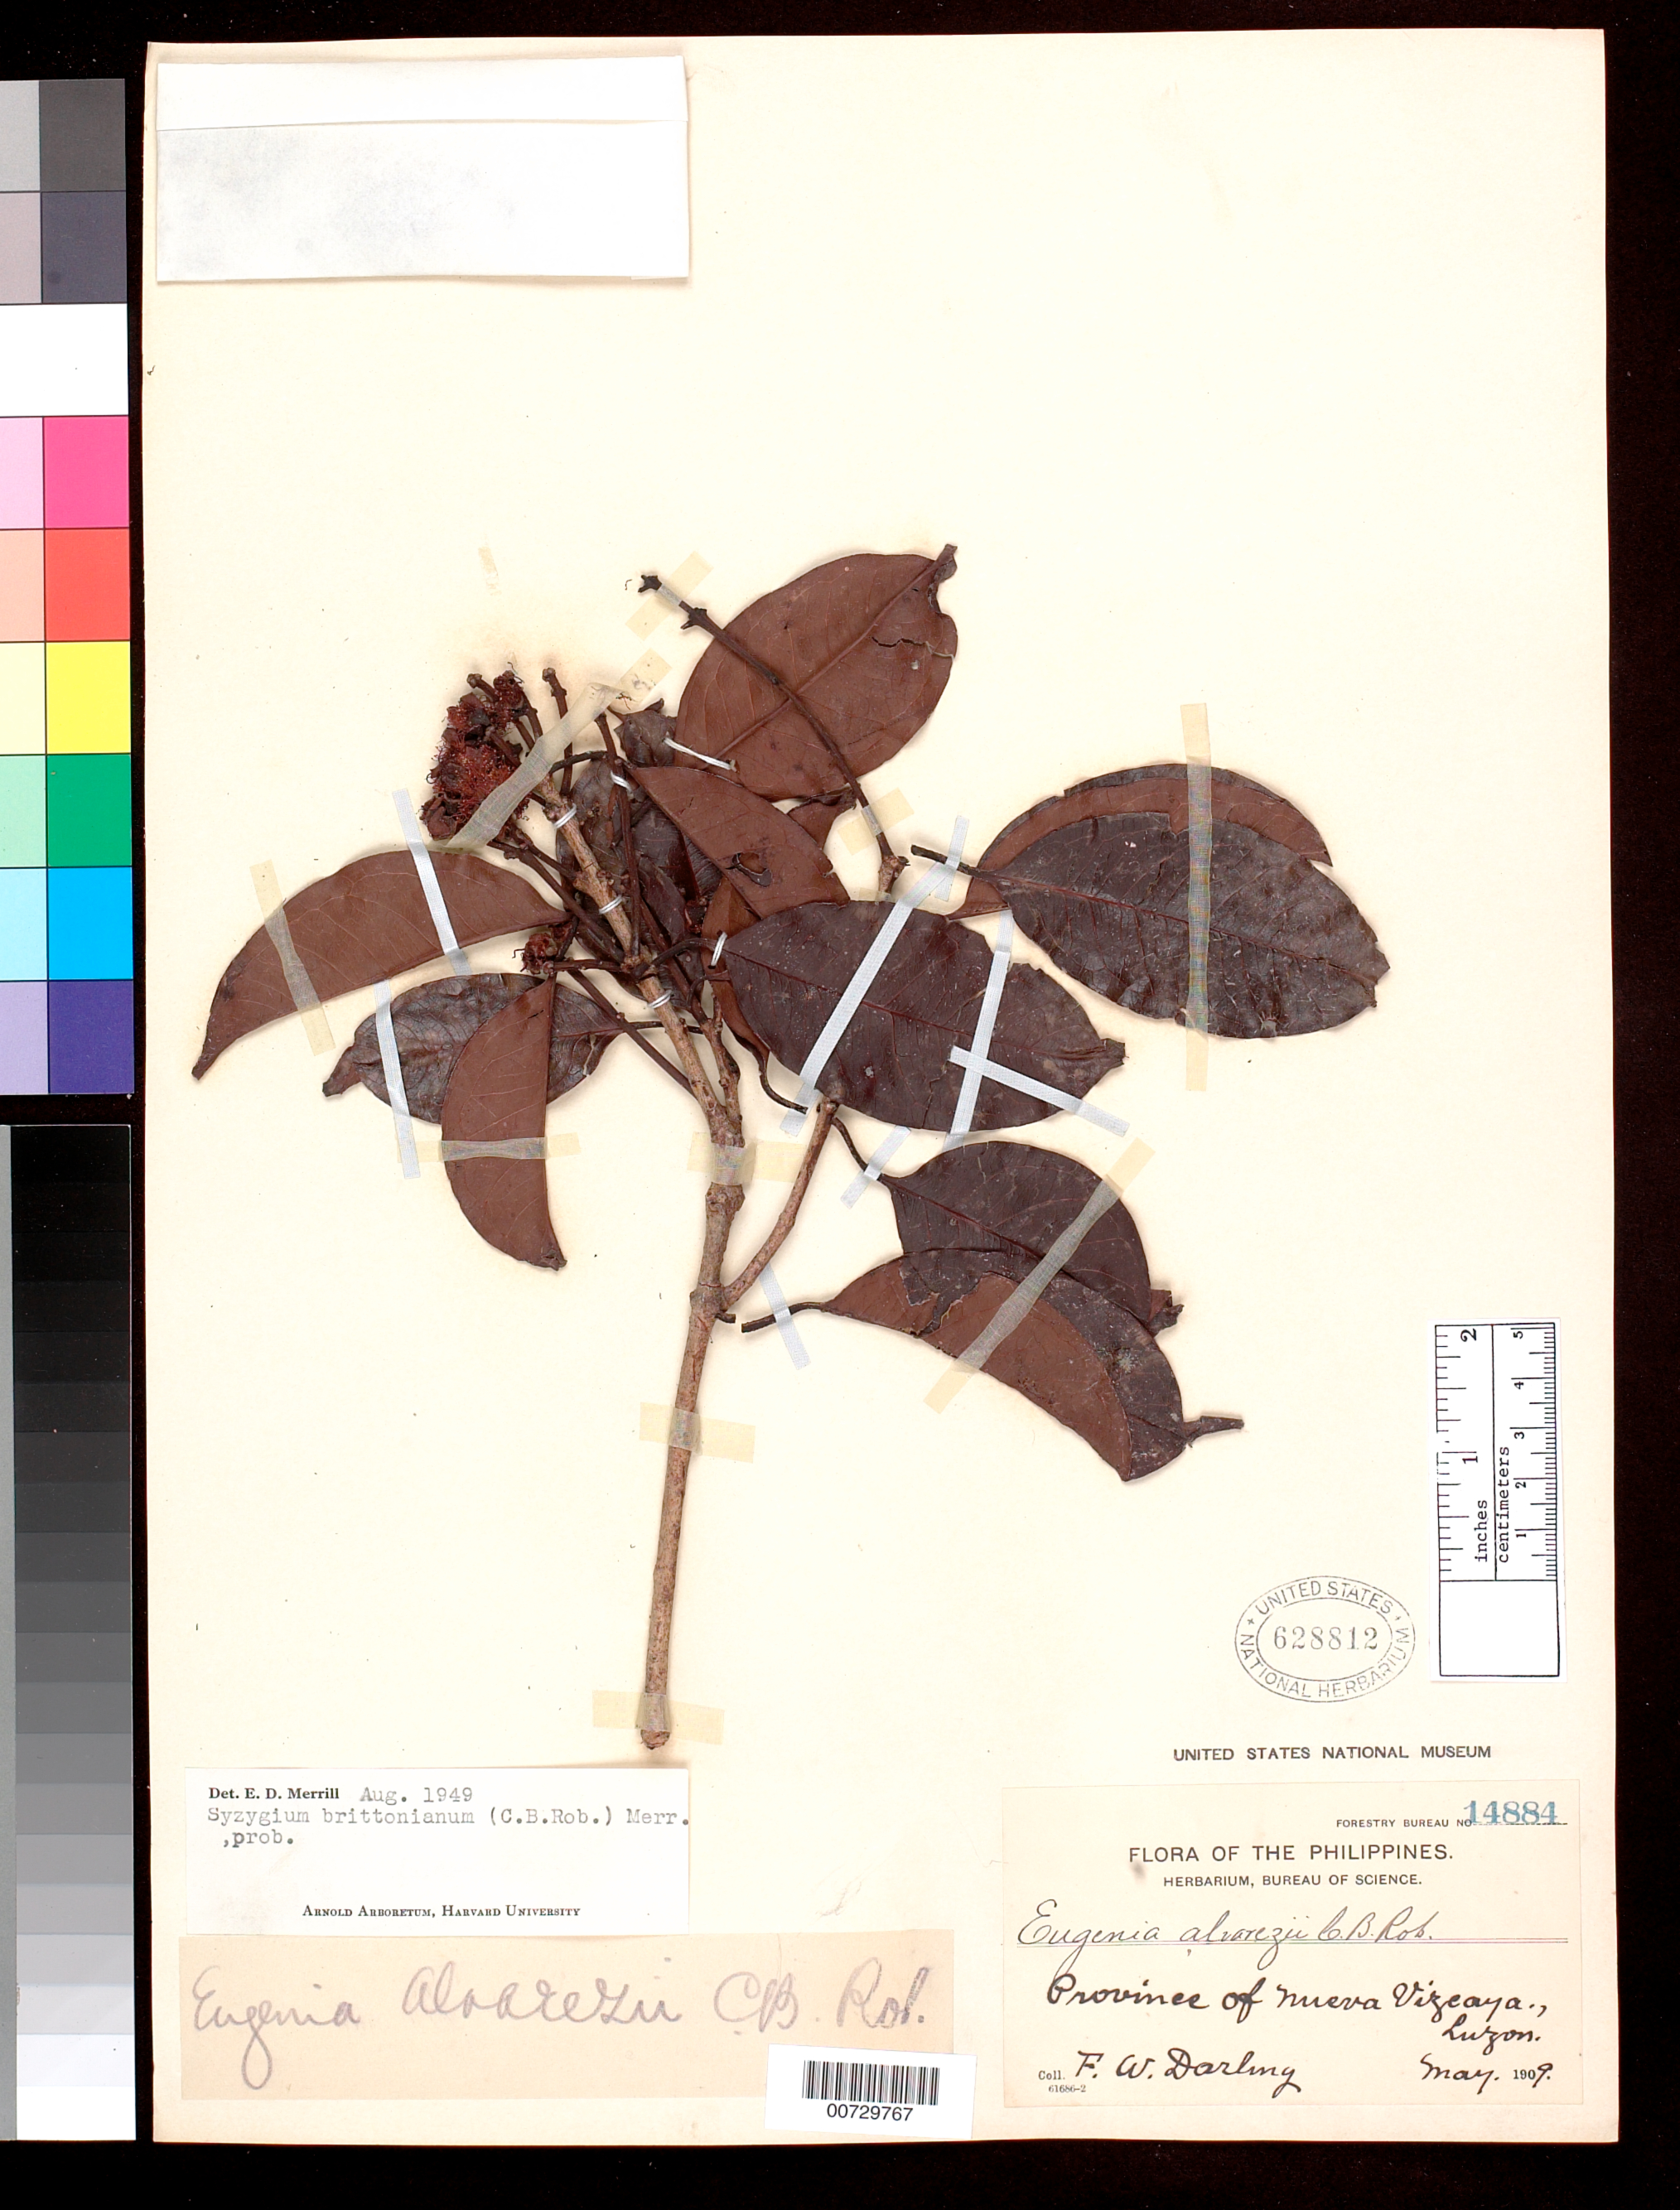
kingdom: Plantae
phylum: Tracheophyta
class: Magnoliopsida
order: Myrtales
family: Myrtaceae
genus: Syzygium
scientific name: Syzygium brittonianum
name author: (C.B. Rob.) Merr.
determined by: Merrill, Elmer D.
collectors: F. Darling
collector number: For. Bur. 14884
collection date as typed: May 1909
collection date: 1909-05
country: Philippines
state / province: Cagayan Valley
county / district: Nueva Vizcaya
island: Luzon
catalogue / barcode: US 628812